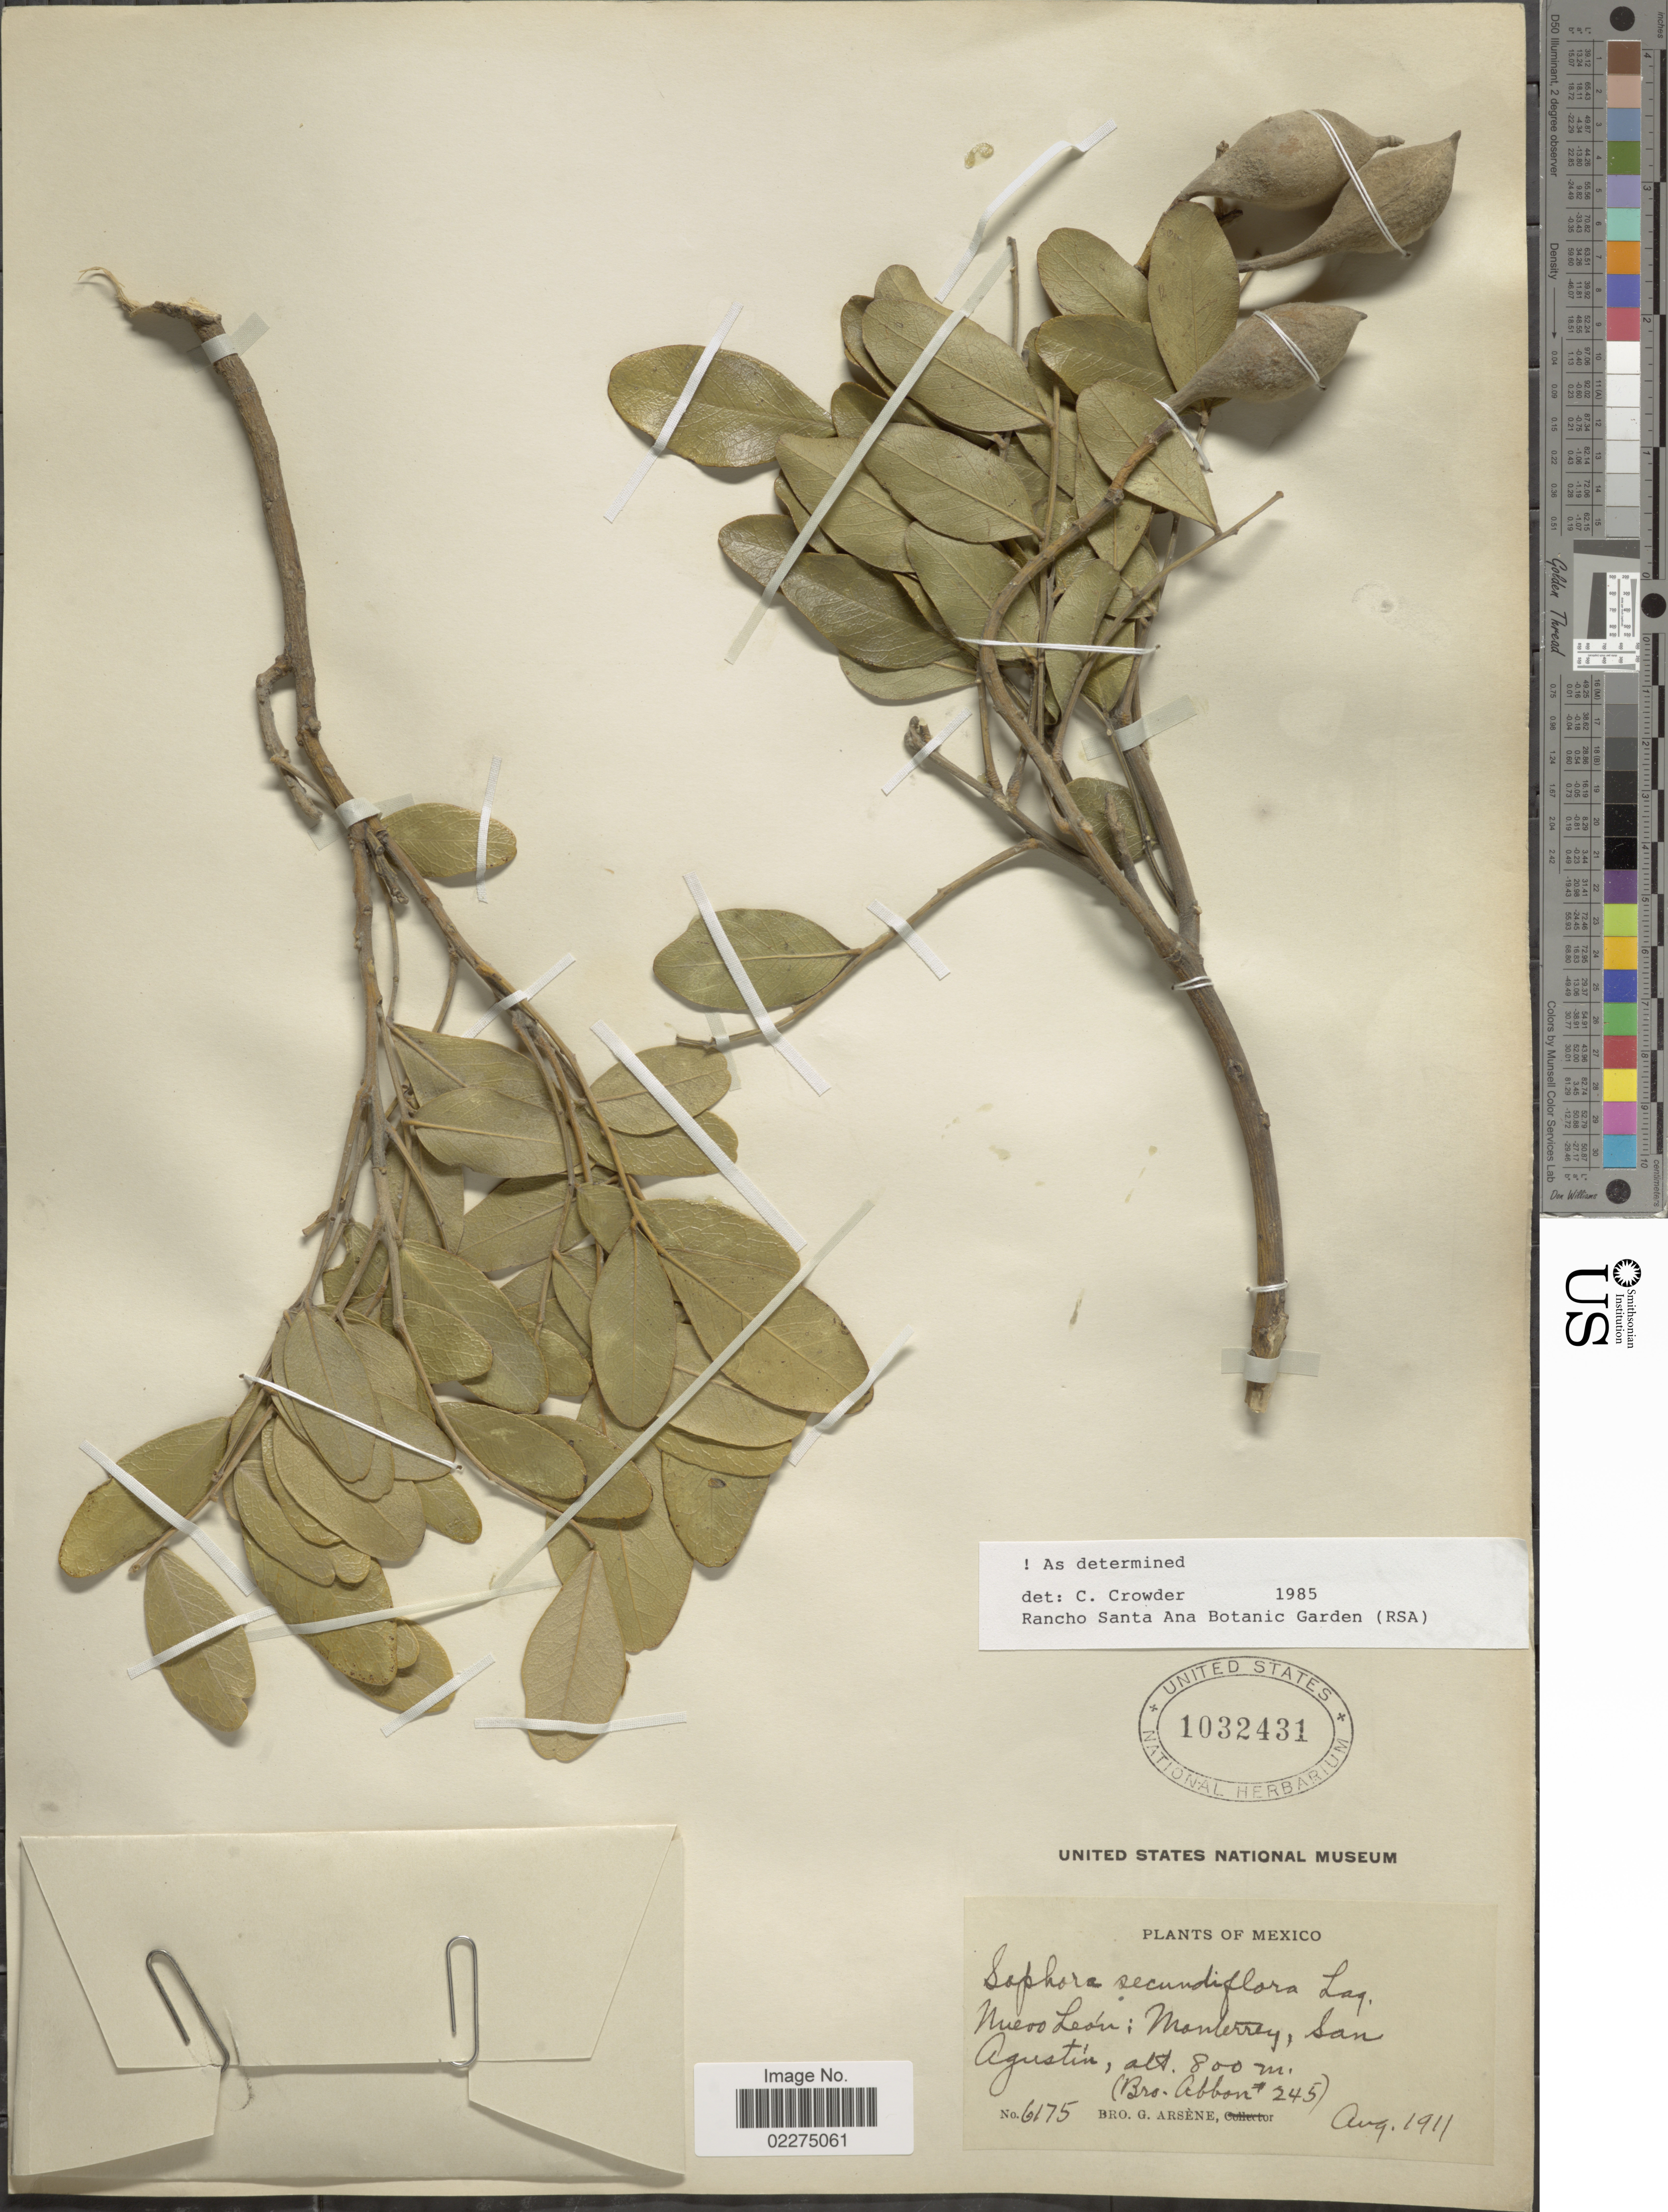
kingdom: Plantae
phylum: Tracheophyta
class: Magnoliopsida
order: Fabales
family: Fabaceae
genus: Dermatophyllum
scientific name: Dermatophyllum secundiflorum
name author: (Ortega) Gandhi & Reveal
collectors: Bro. Abbon & Bro. G. Arsène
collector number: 245/6175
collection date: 1911-08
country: Mexico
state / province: Nuevo León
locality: Monterrey, San Agustín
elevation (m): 800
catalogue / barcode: US 1032431